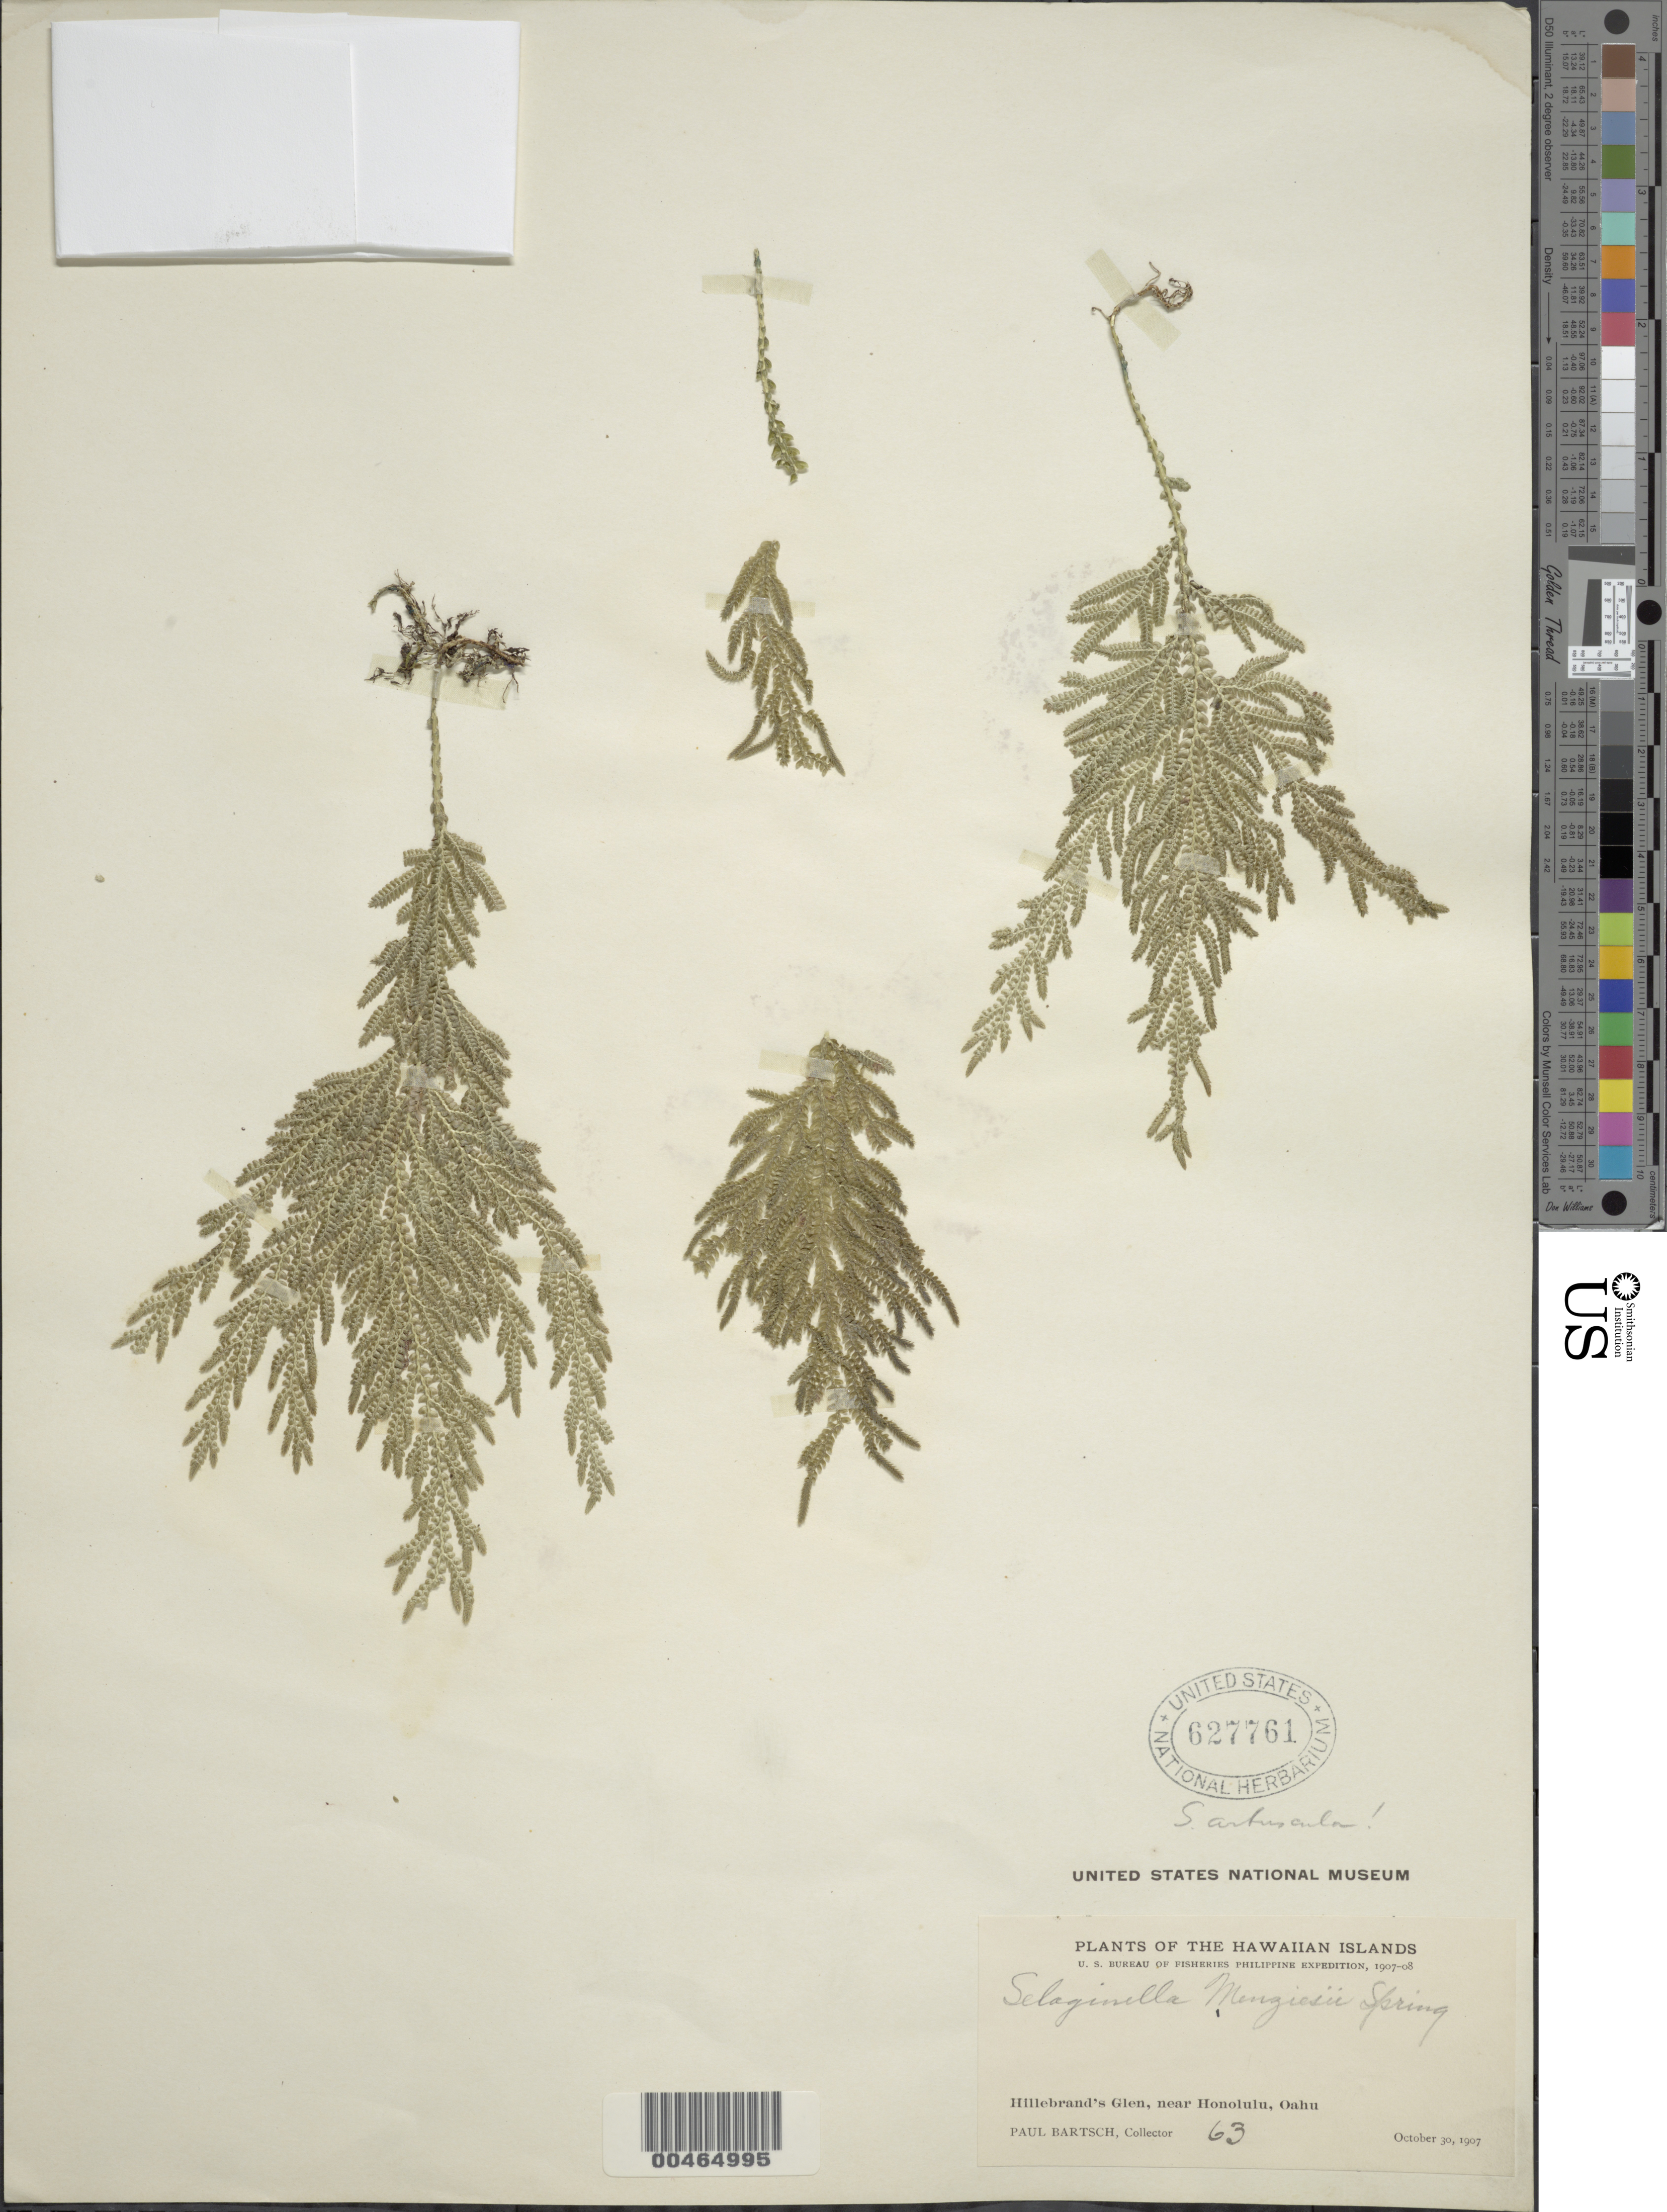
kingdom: Plantae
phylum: Tracheophyta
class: Lycopodiopsida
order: Selaginellales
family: Selaginellaceae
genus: Selaginella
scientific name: Selaginella arbuscula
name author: (Kualf.) Spring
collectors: P. Bartsch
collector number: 63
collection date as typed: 30 Oct 1907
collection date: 1907-10-30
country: United States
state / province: Hawaii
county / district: Honolulu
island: Oahu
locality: Hillebrand's Glen, near Honolulu, Oahu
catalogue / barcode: US 627761